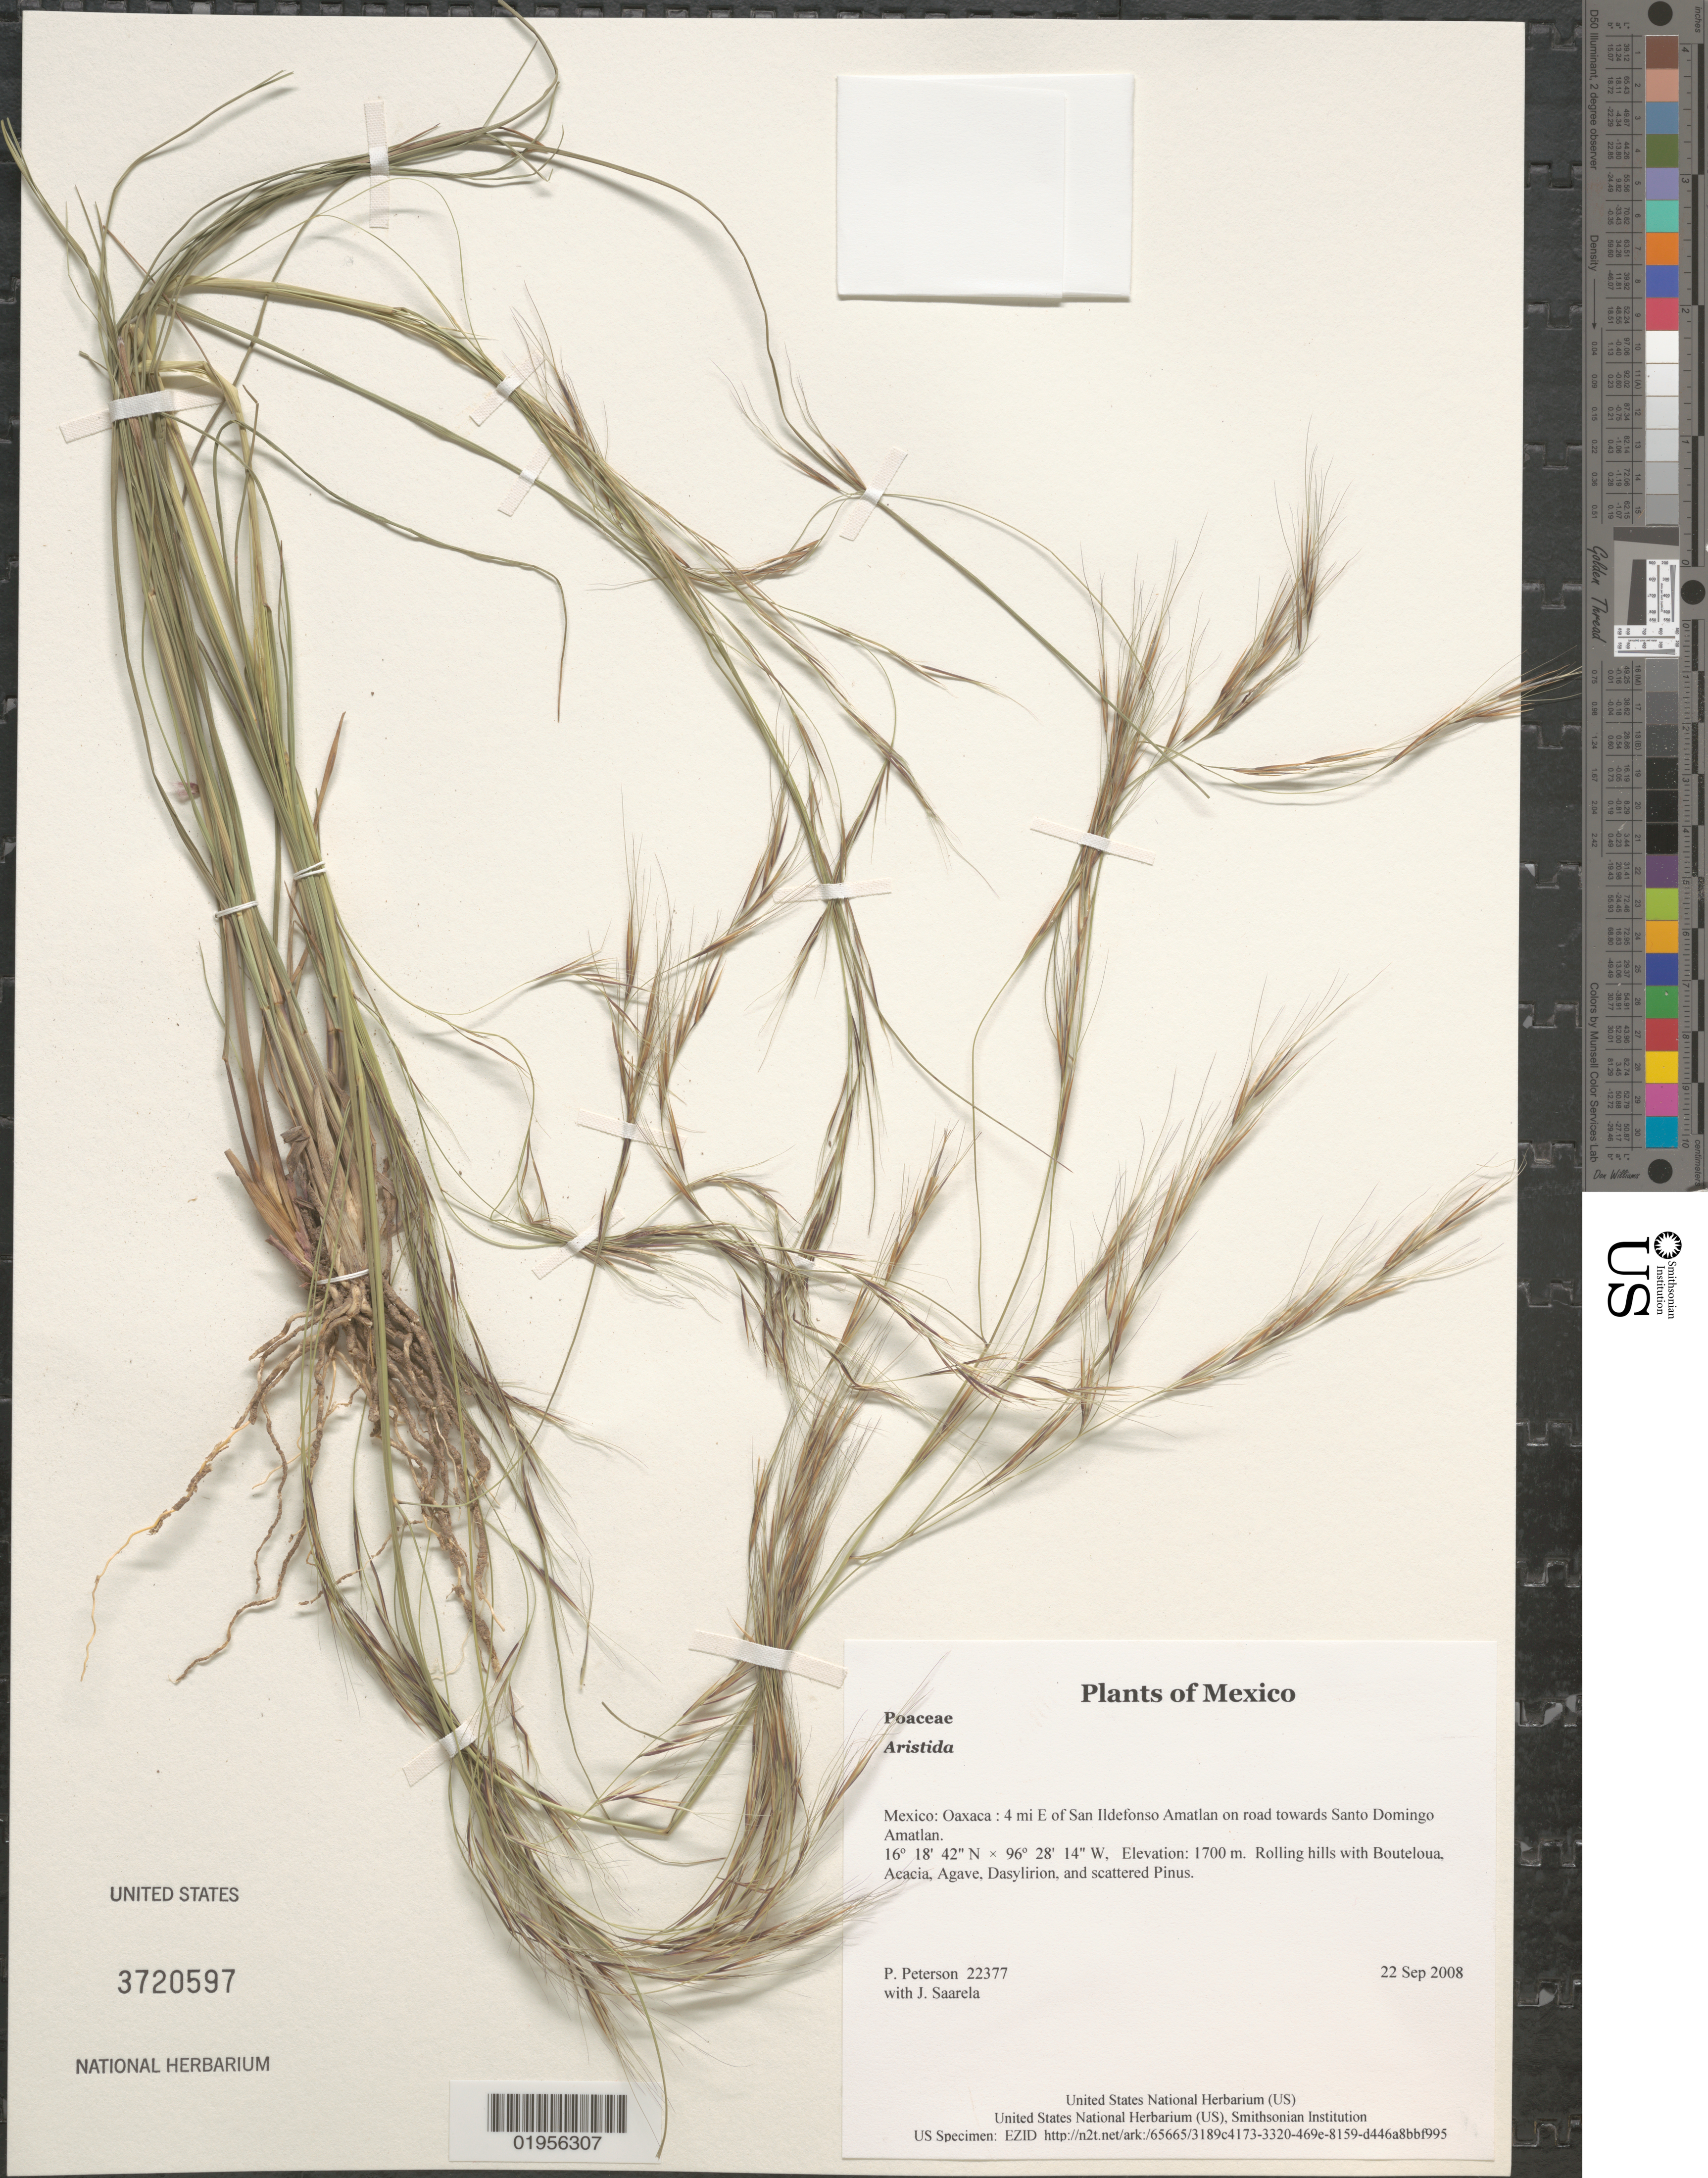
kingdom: Plantae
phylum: Tracheophyta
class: Liliopsida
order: Poales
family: Poaceae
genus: Aristida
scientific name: Aristida sp.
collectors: P. M. Peterson & J. Saarela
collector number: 22377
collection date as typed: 22 Sep 2008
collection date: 2008-09-22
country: Mexico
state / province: Oaxaca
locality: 4 mi E of San Ildefonso Amatlan on road towards Santo Domingo Amatlan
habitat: Rolling hills with Bouteloua, Acacia, Agave, Dasylirion, and scattered Pinus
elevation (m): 1700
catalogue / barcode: US 3720597